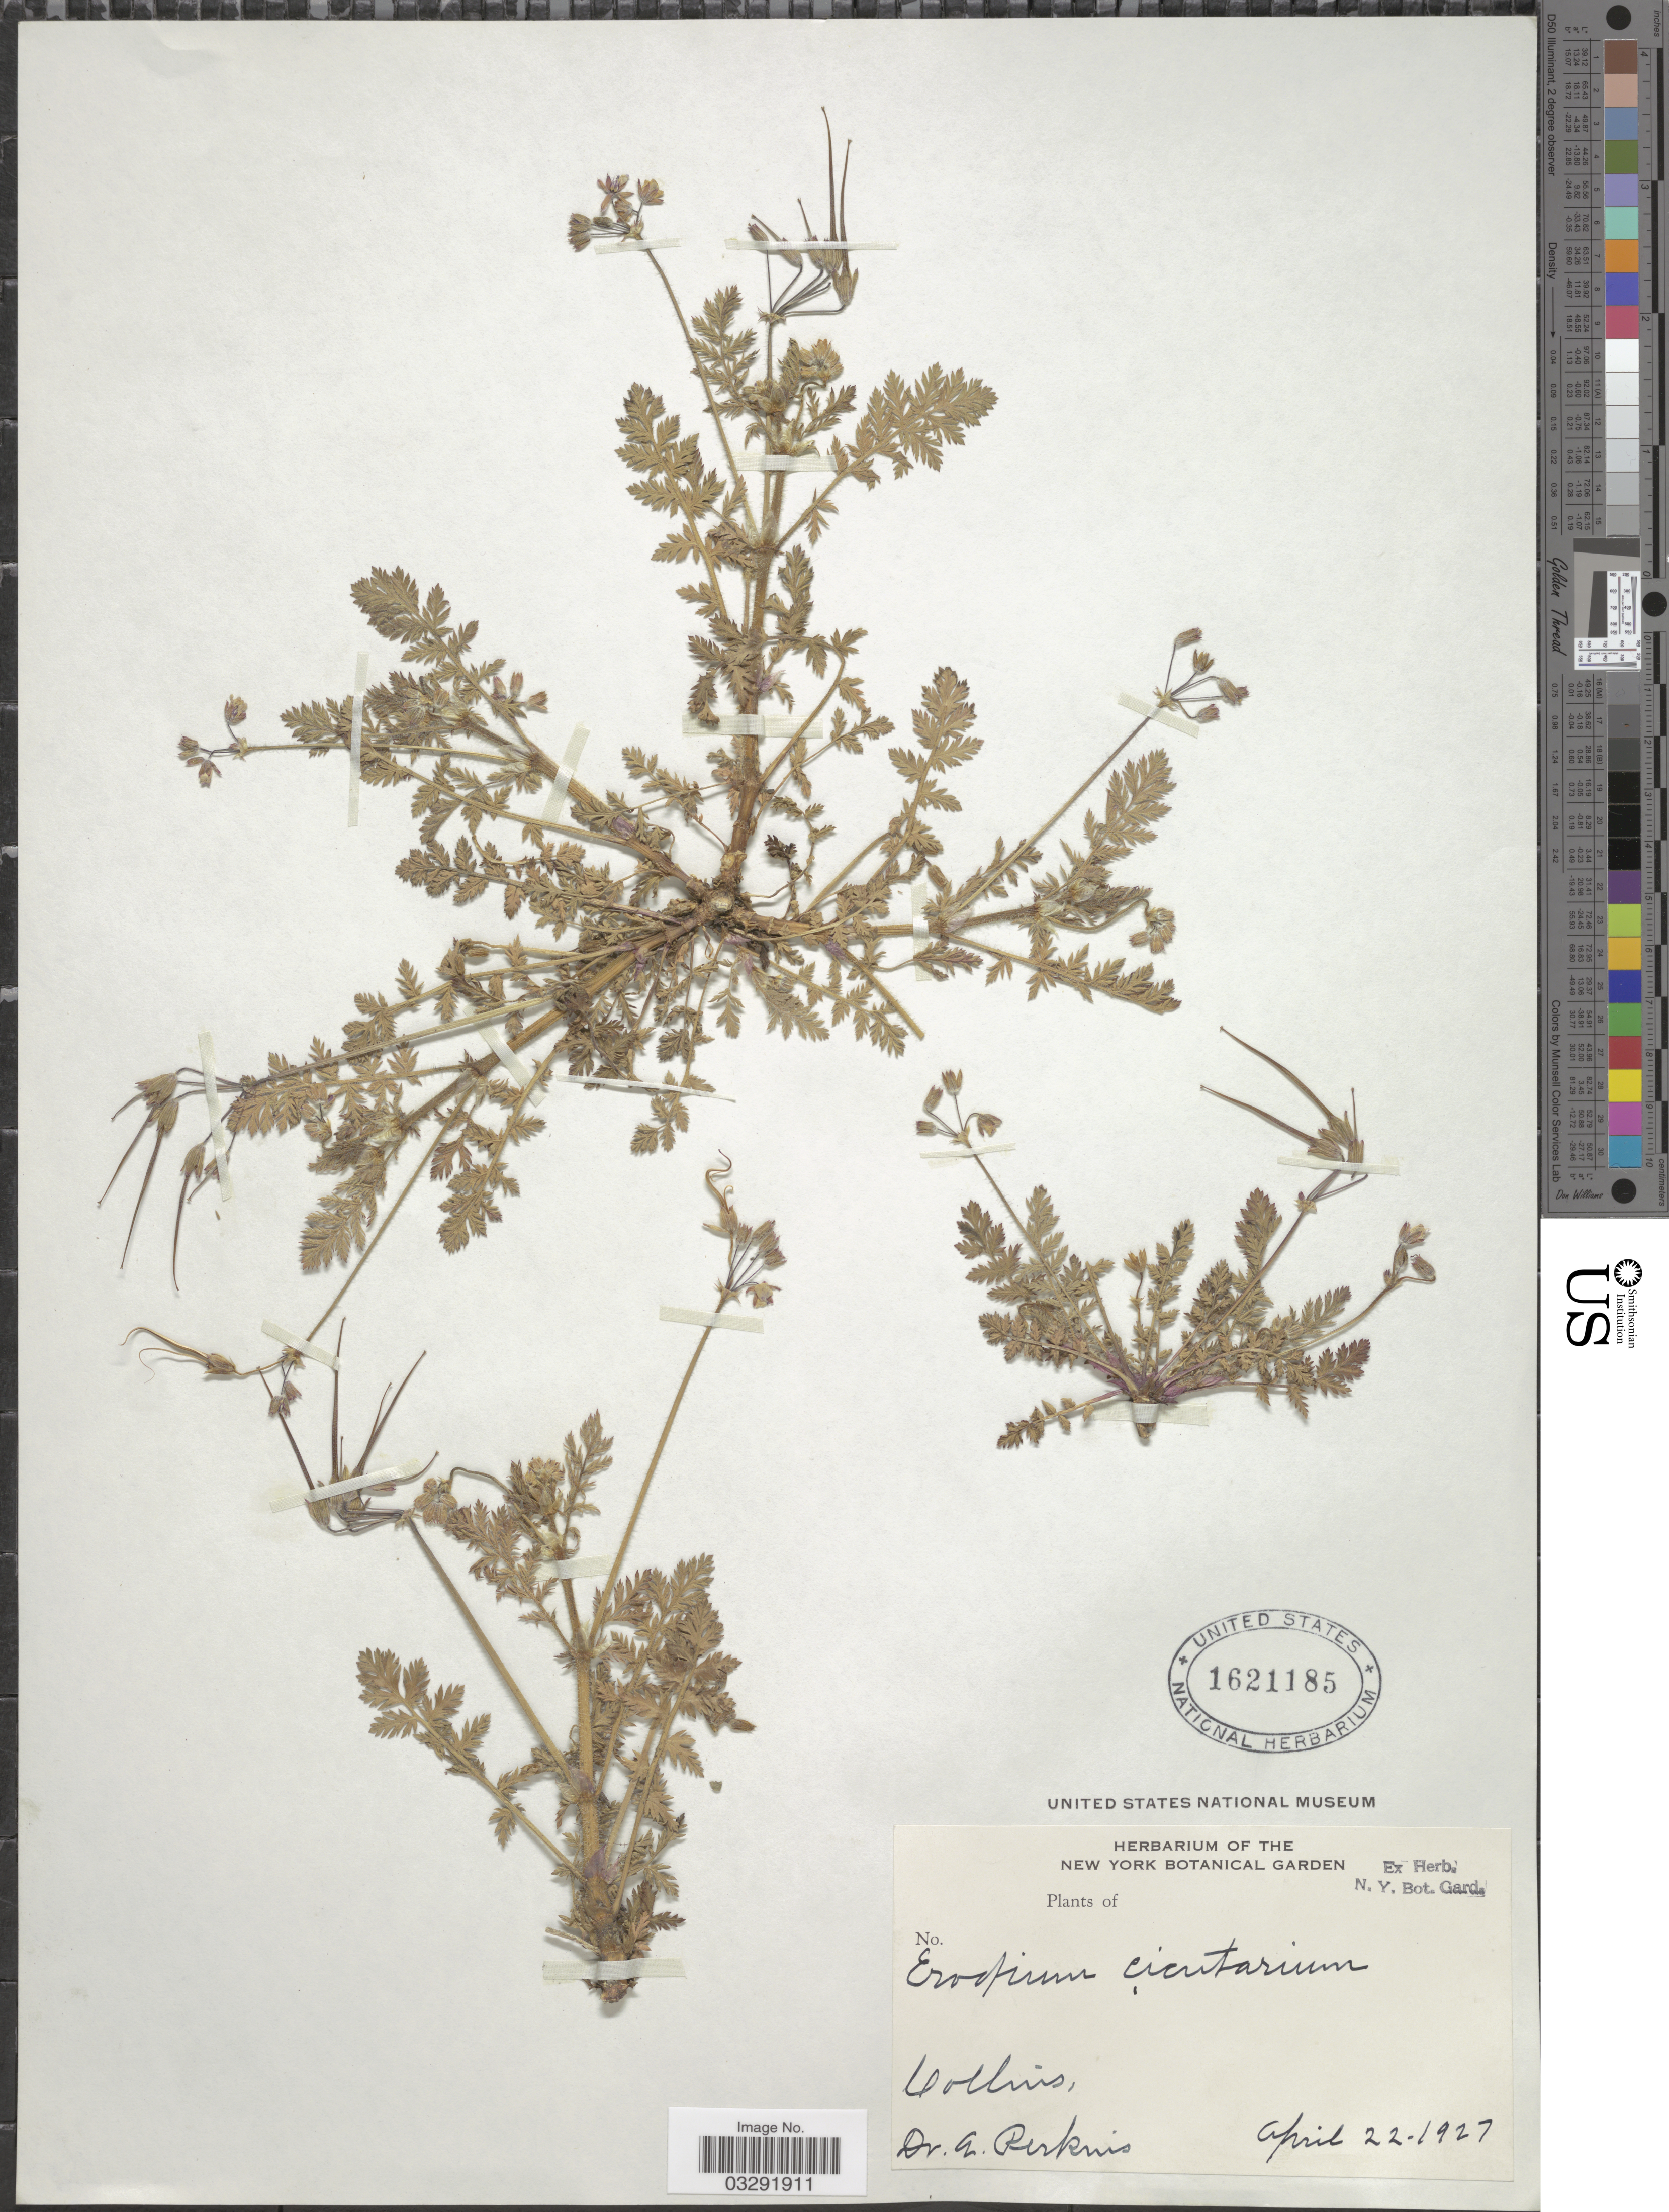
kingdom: Plantae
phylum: Tracheophyta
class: Magnoliopsida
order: Geraniales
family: Geraniaceae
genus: Erodium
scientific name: Erodium cicutarium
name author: (L.) L'Hér.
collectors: A. Perkins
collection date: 1927-04-22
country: United States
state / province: New York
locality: Collins.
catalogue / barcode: US 1621185